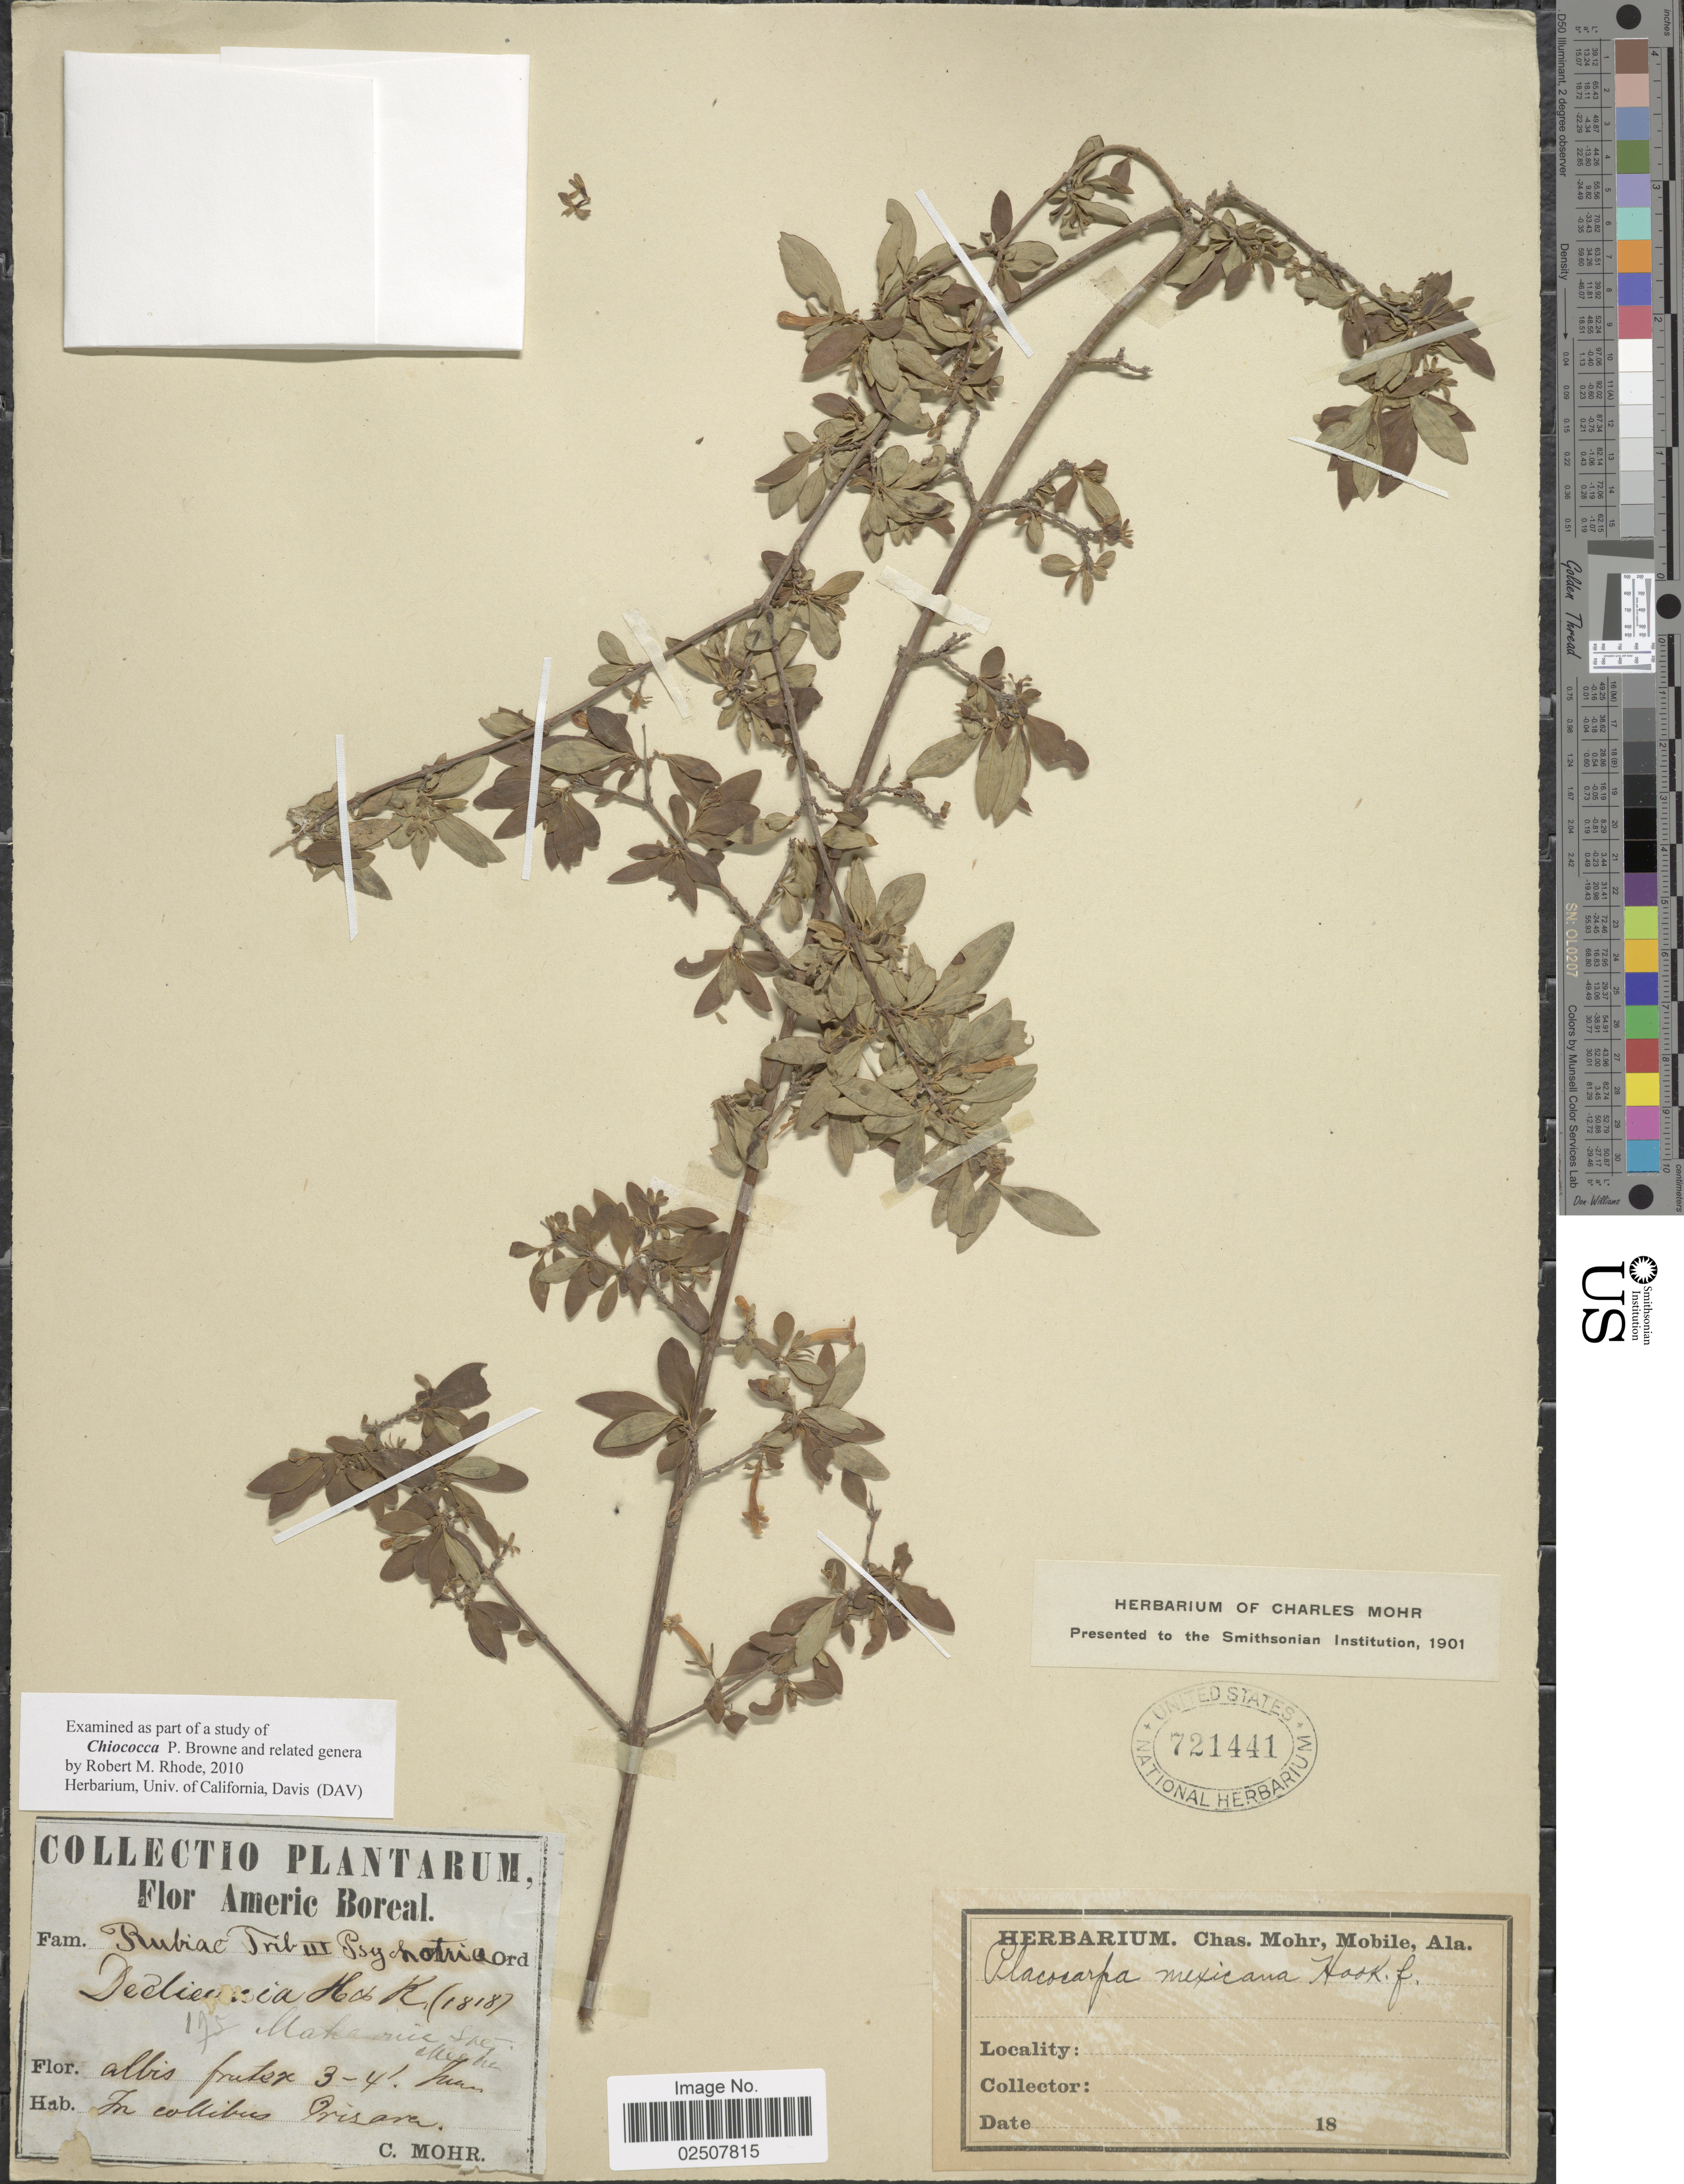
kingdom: Plantae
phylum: Tracheophyta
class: Magnoliopsida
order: Gentianales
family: Rubiaceae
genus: Placocarpa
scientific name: Placocarpa mexicana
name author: Hook. f.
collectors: C. T. Mohr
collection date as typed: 18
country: Mexico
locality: In collibus Orizava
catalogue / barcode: US 721441